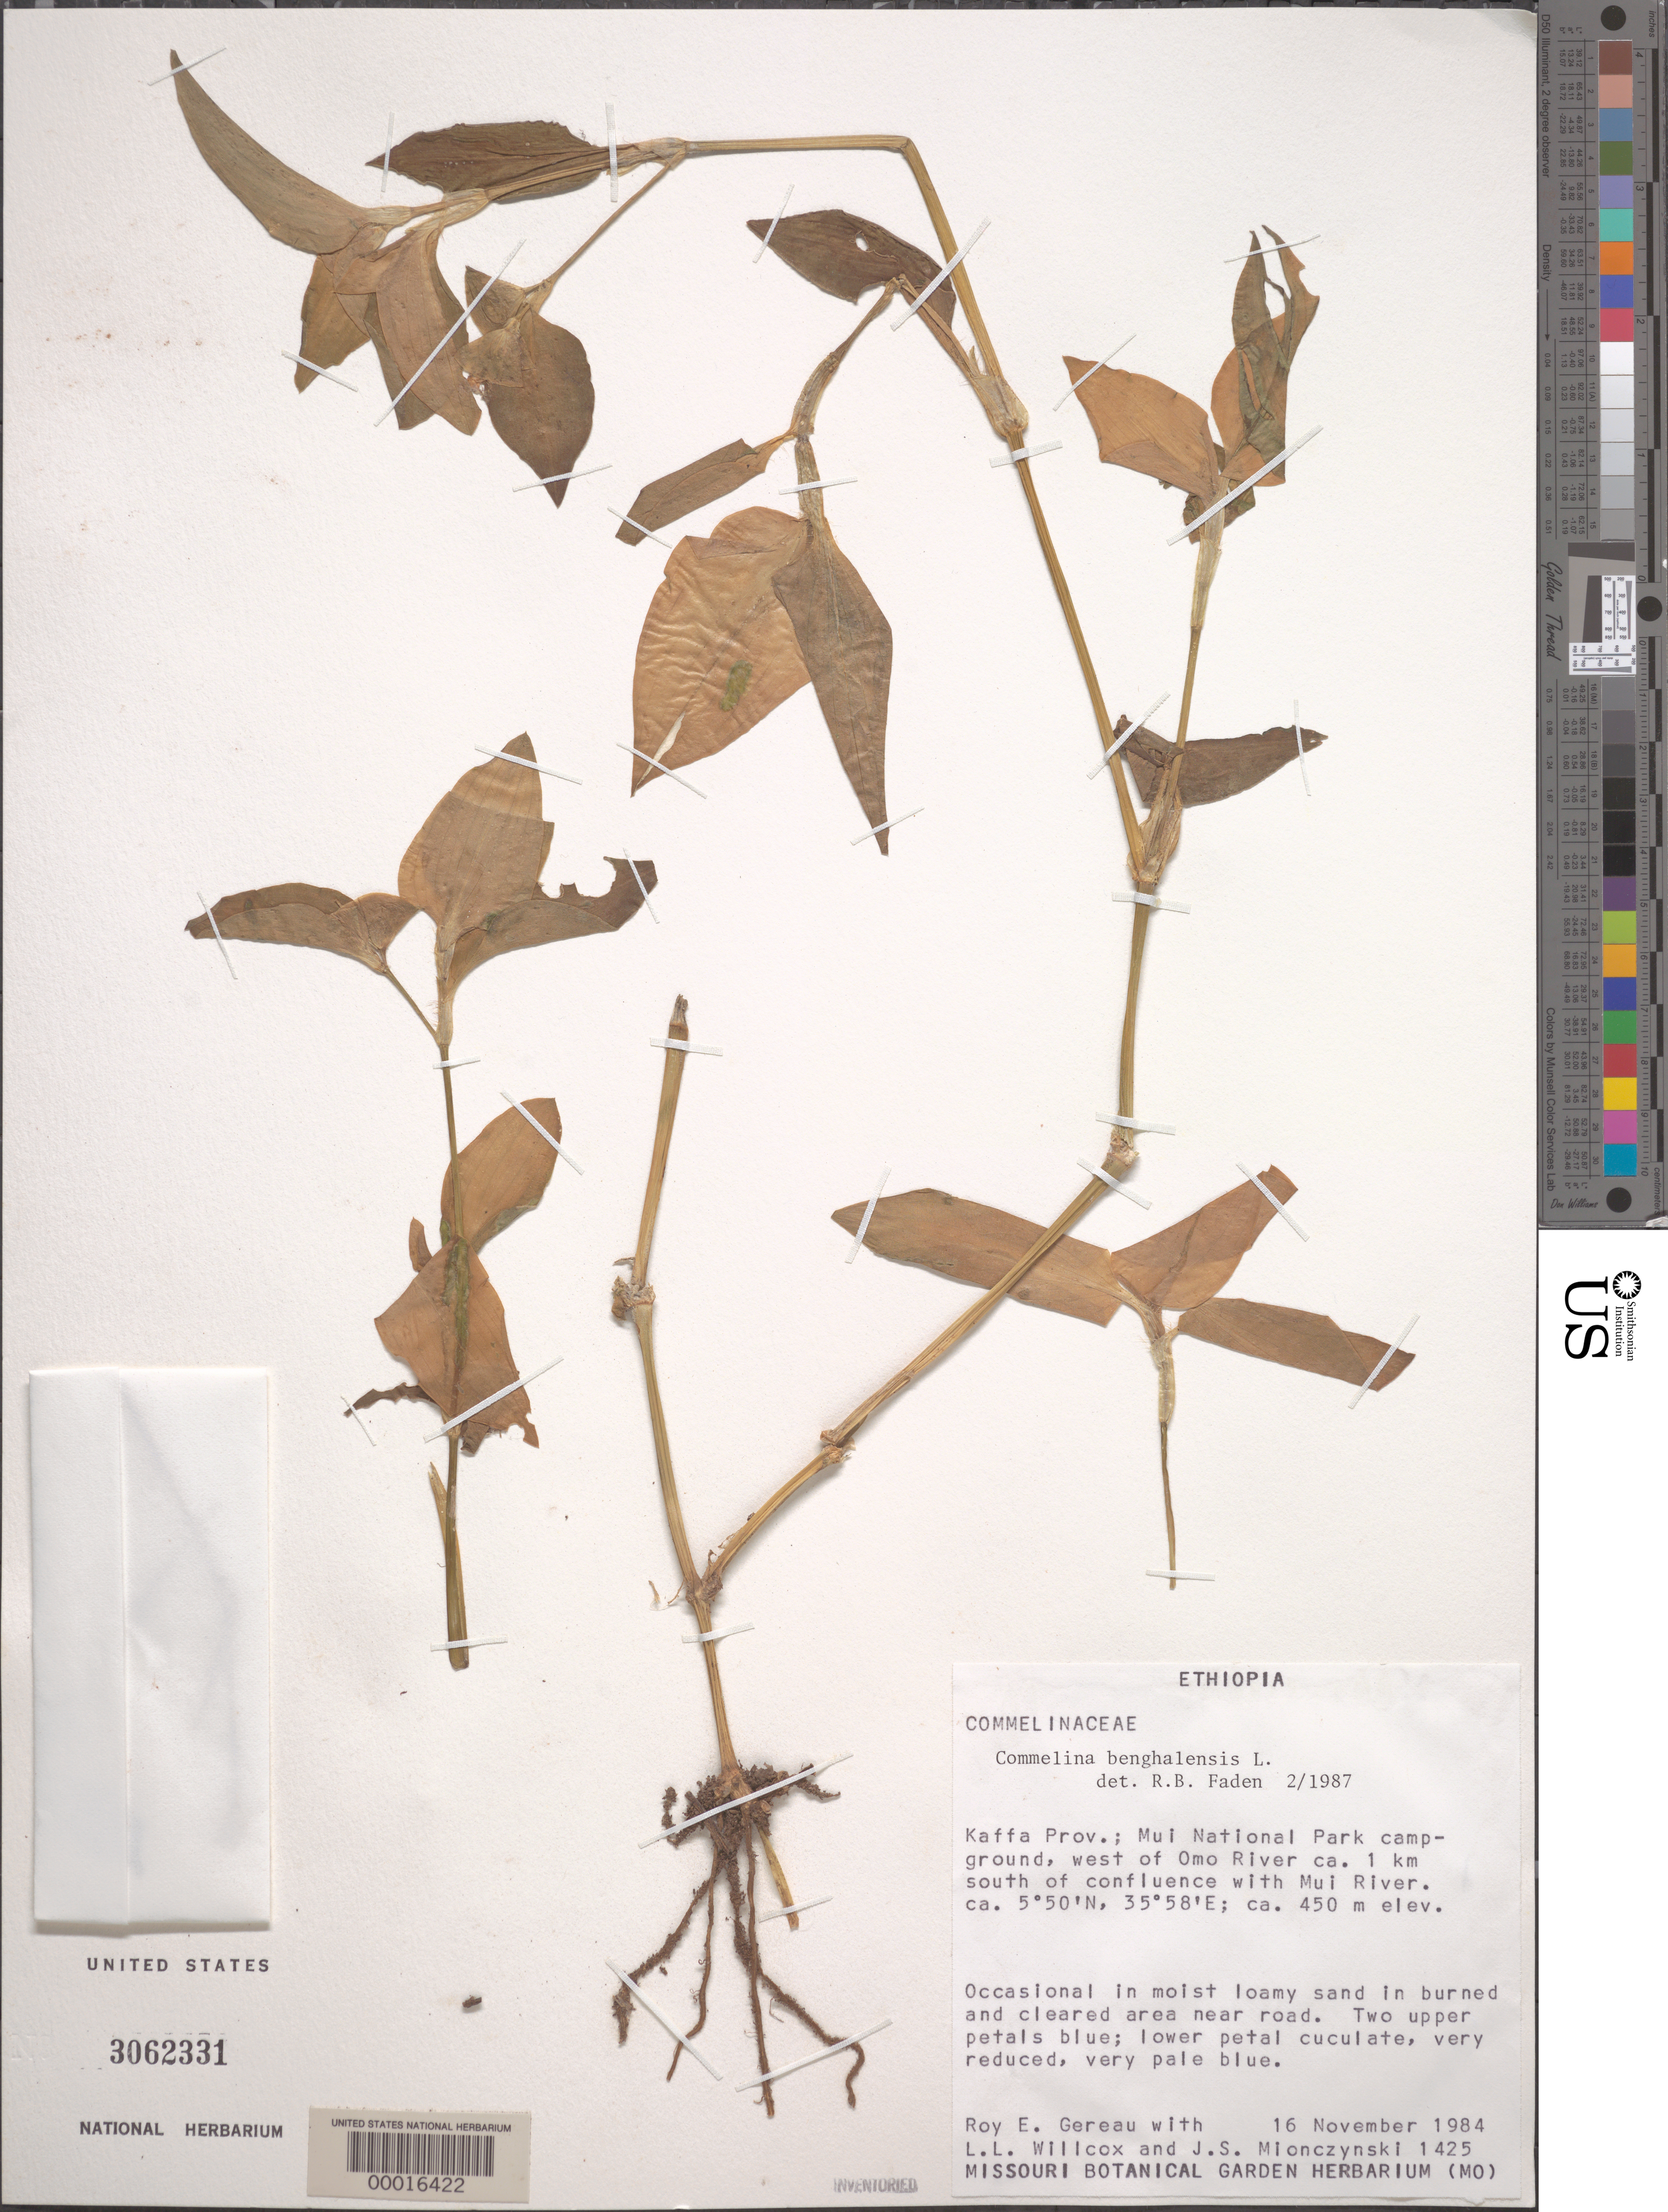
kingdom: Plantae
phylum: Tracheophyta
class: Liliopsida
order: Commelinales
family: Commelinaceae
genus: Commelina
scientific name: Commelina benghalensis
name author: L.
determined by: Faden, Robert B., (US), Smithsonian Institution - National Museum of Natural History (UNITED STATES)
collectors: R. E. Gereau, L. Willcox & J. Mionczynski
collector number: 1425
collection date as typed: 16 Nov 1984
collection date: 1984-11-16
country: Ethiopia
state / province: South West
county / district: Keffa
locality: Mui national park campground, w of omo river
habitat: Moist loamy sand, burnt over area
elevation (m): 450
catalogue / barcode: US 3062331